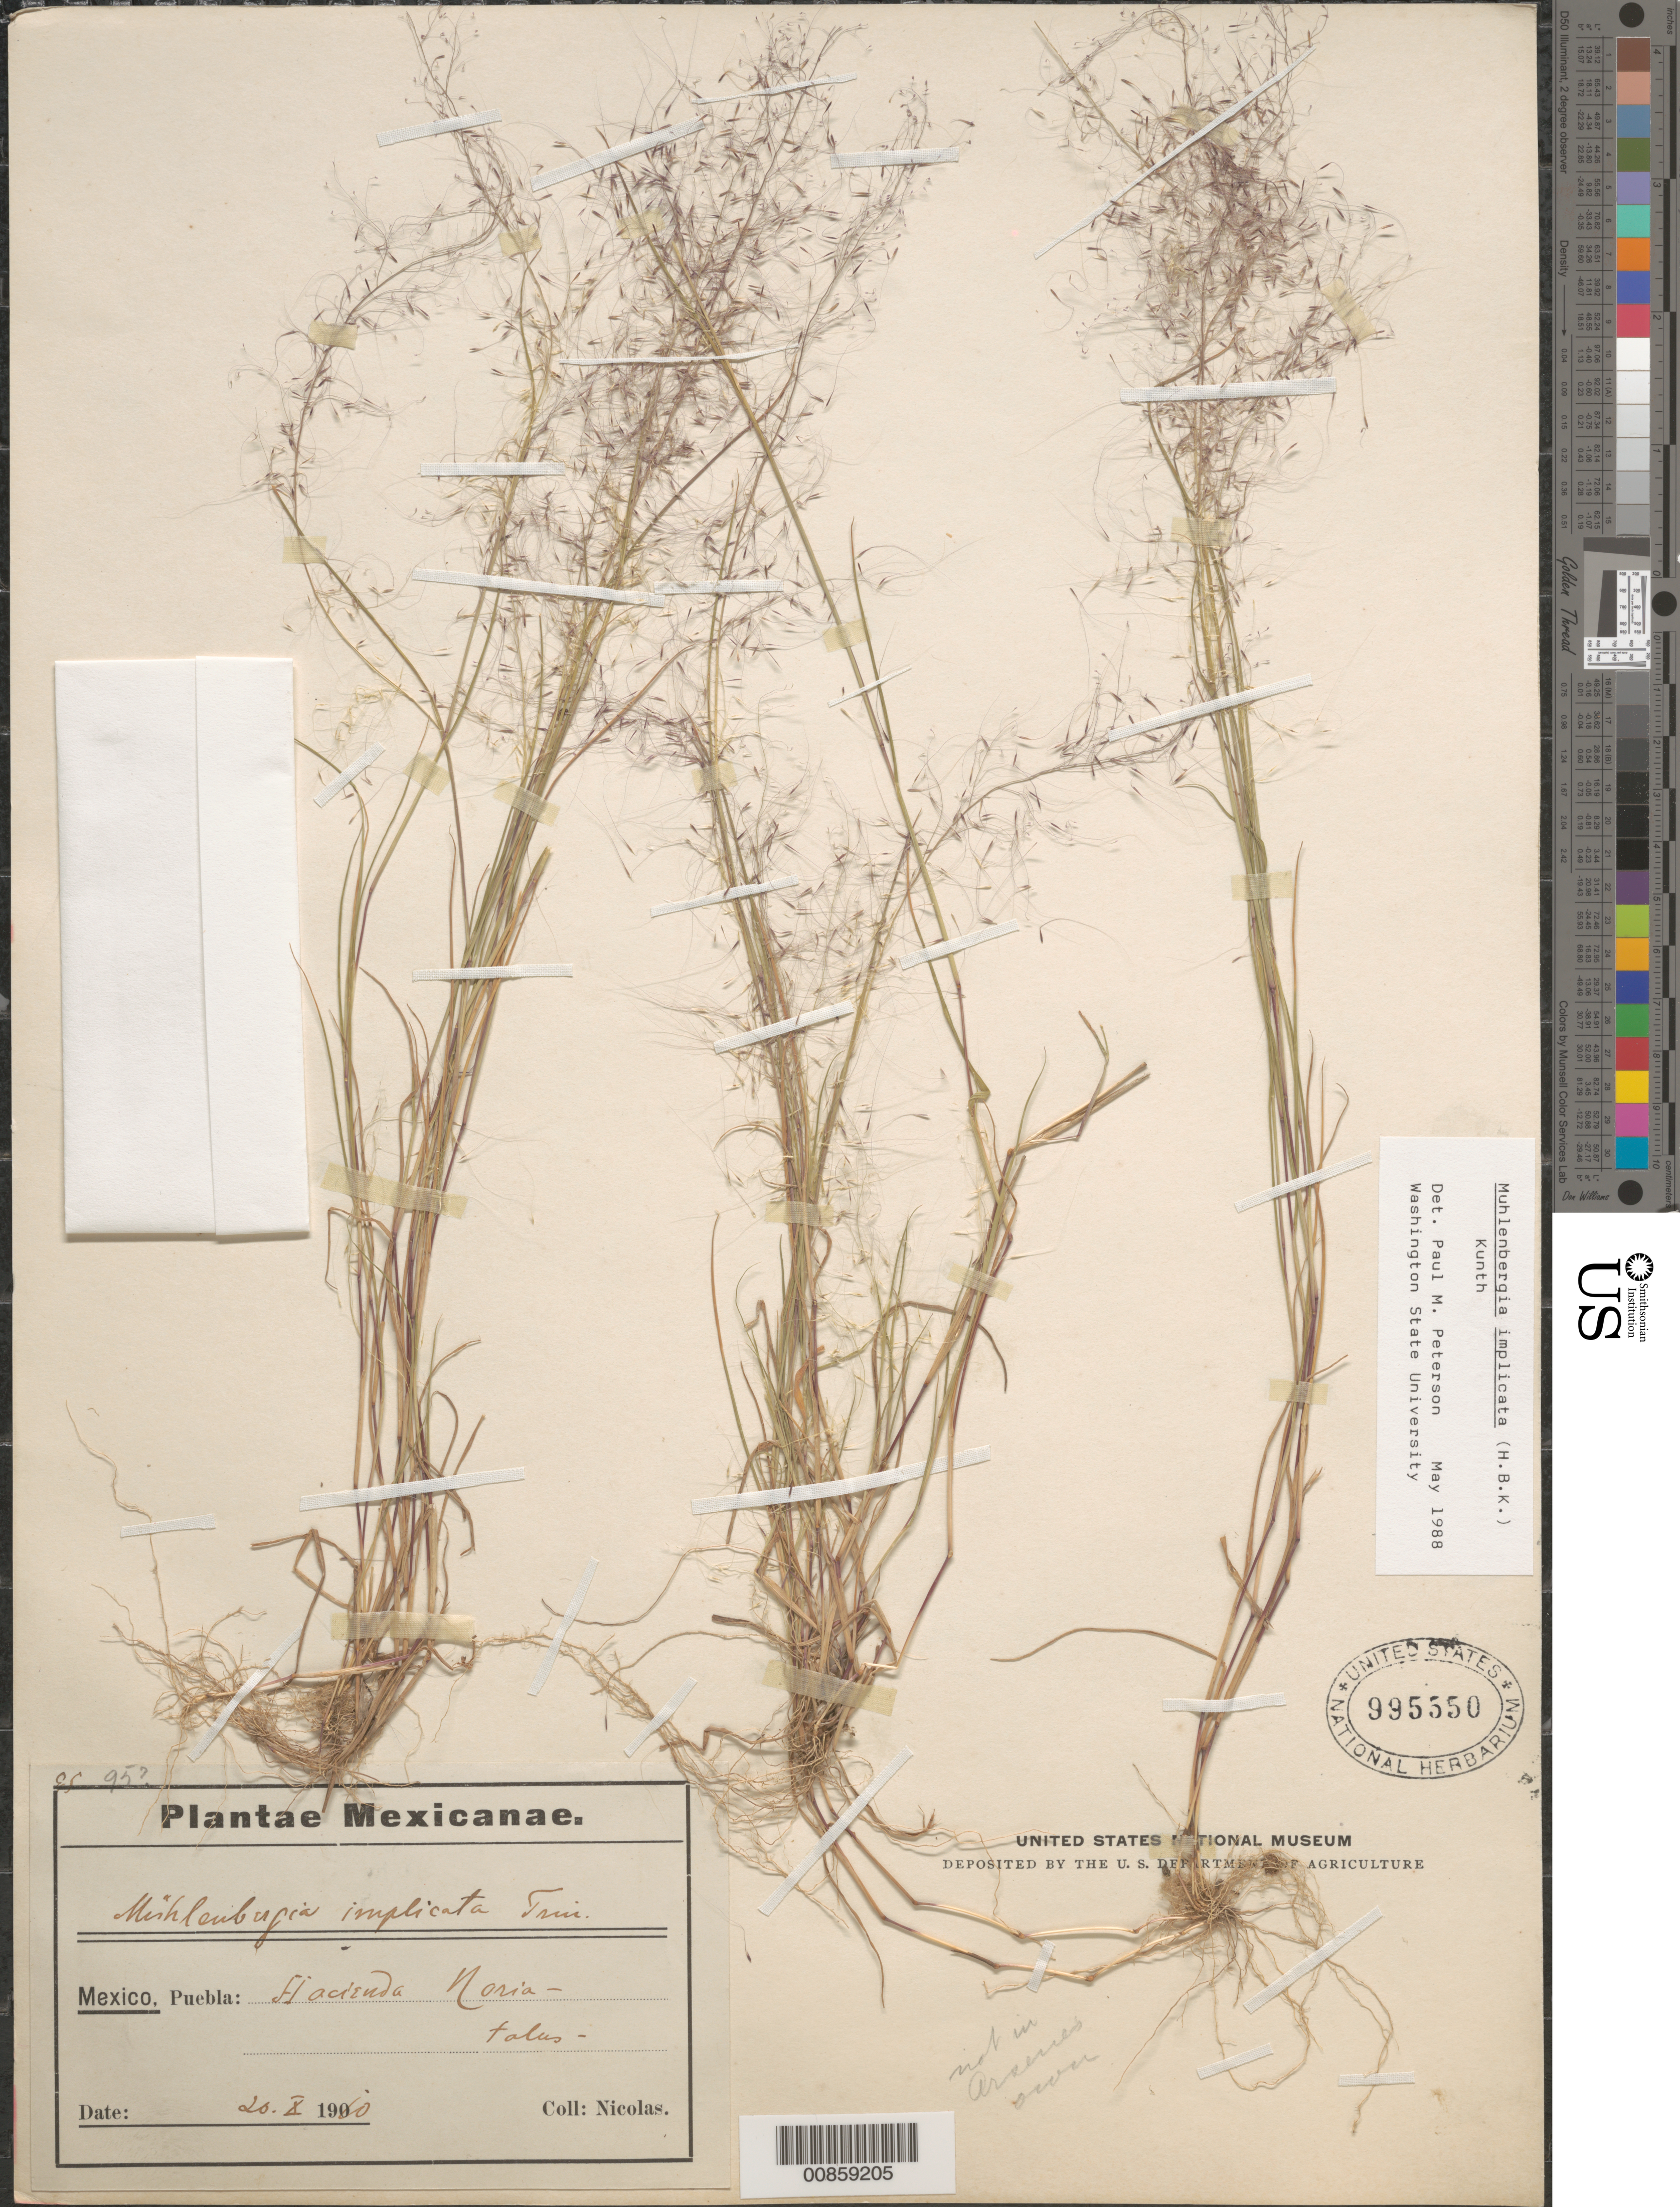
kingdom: Plantae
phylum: Tracheophyta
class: Liliopsida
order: Poales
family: Poaceae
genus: Muhlenbergia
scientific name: Muhlenbergia implicata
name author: (Kunth) Trin.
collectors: Bro. Nicolas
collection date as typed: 20 Oct 1910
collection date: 1910-10-20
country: Mexico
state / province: Puebla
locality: Hacienda Noria pris de Puebla, Pue.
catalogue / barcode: US 995550